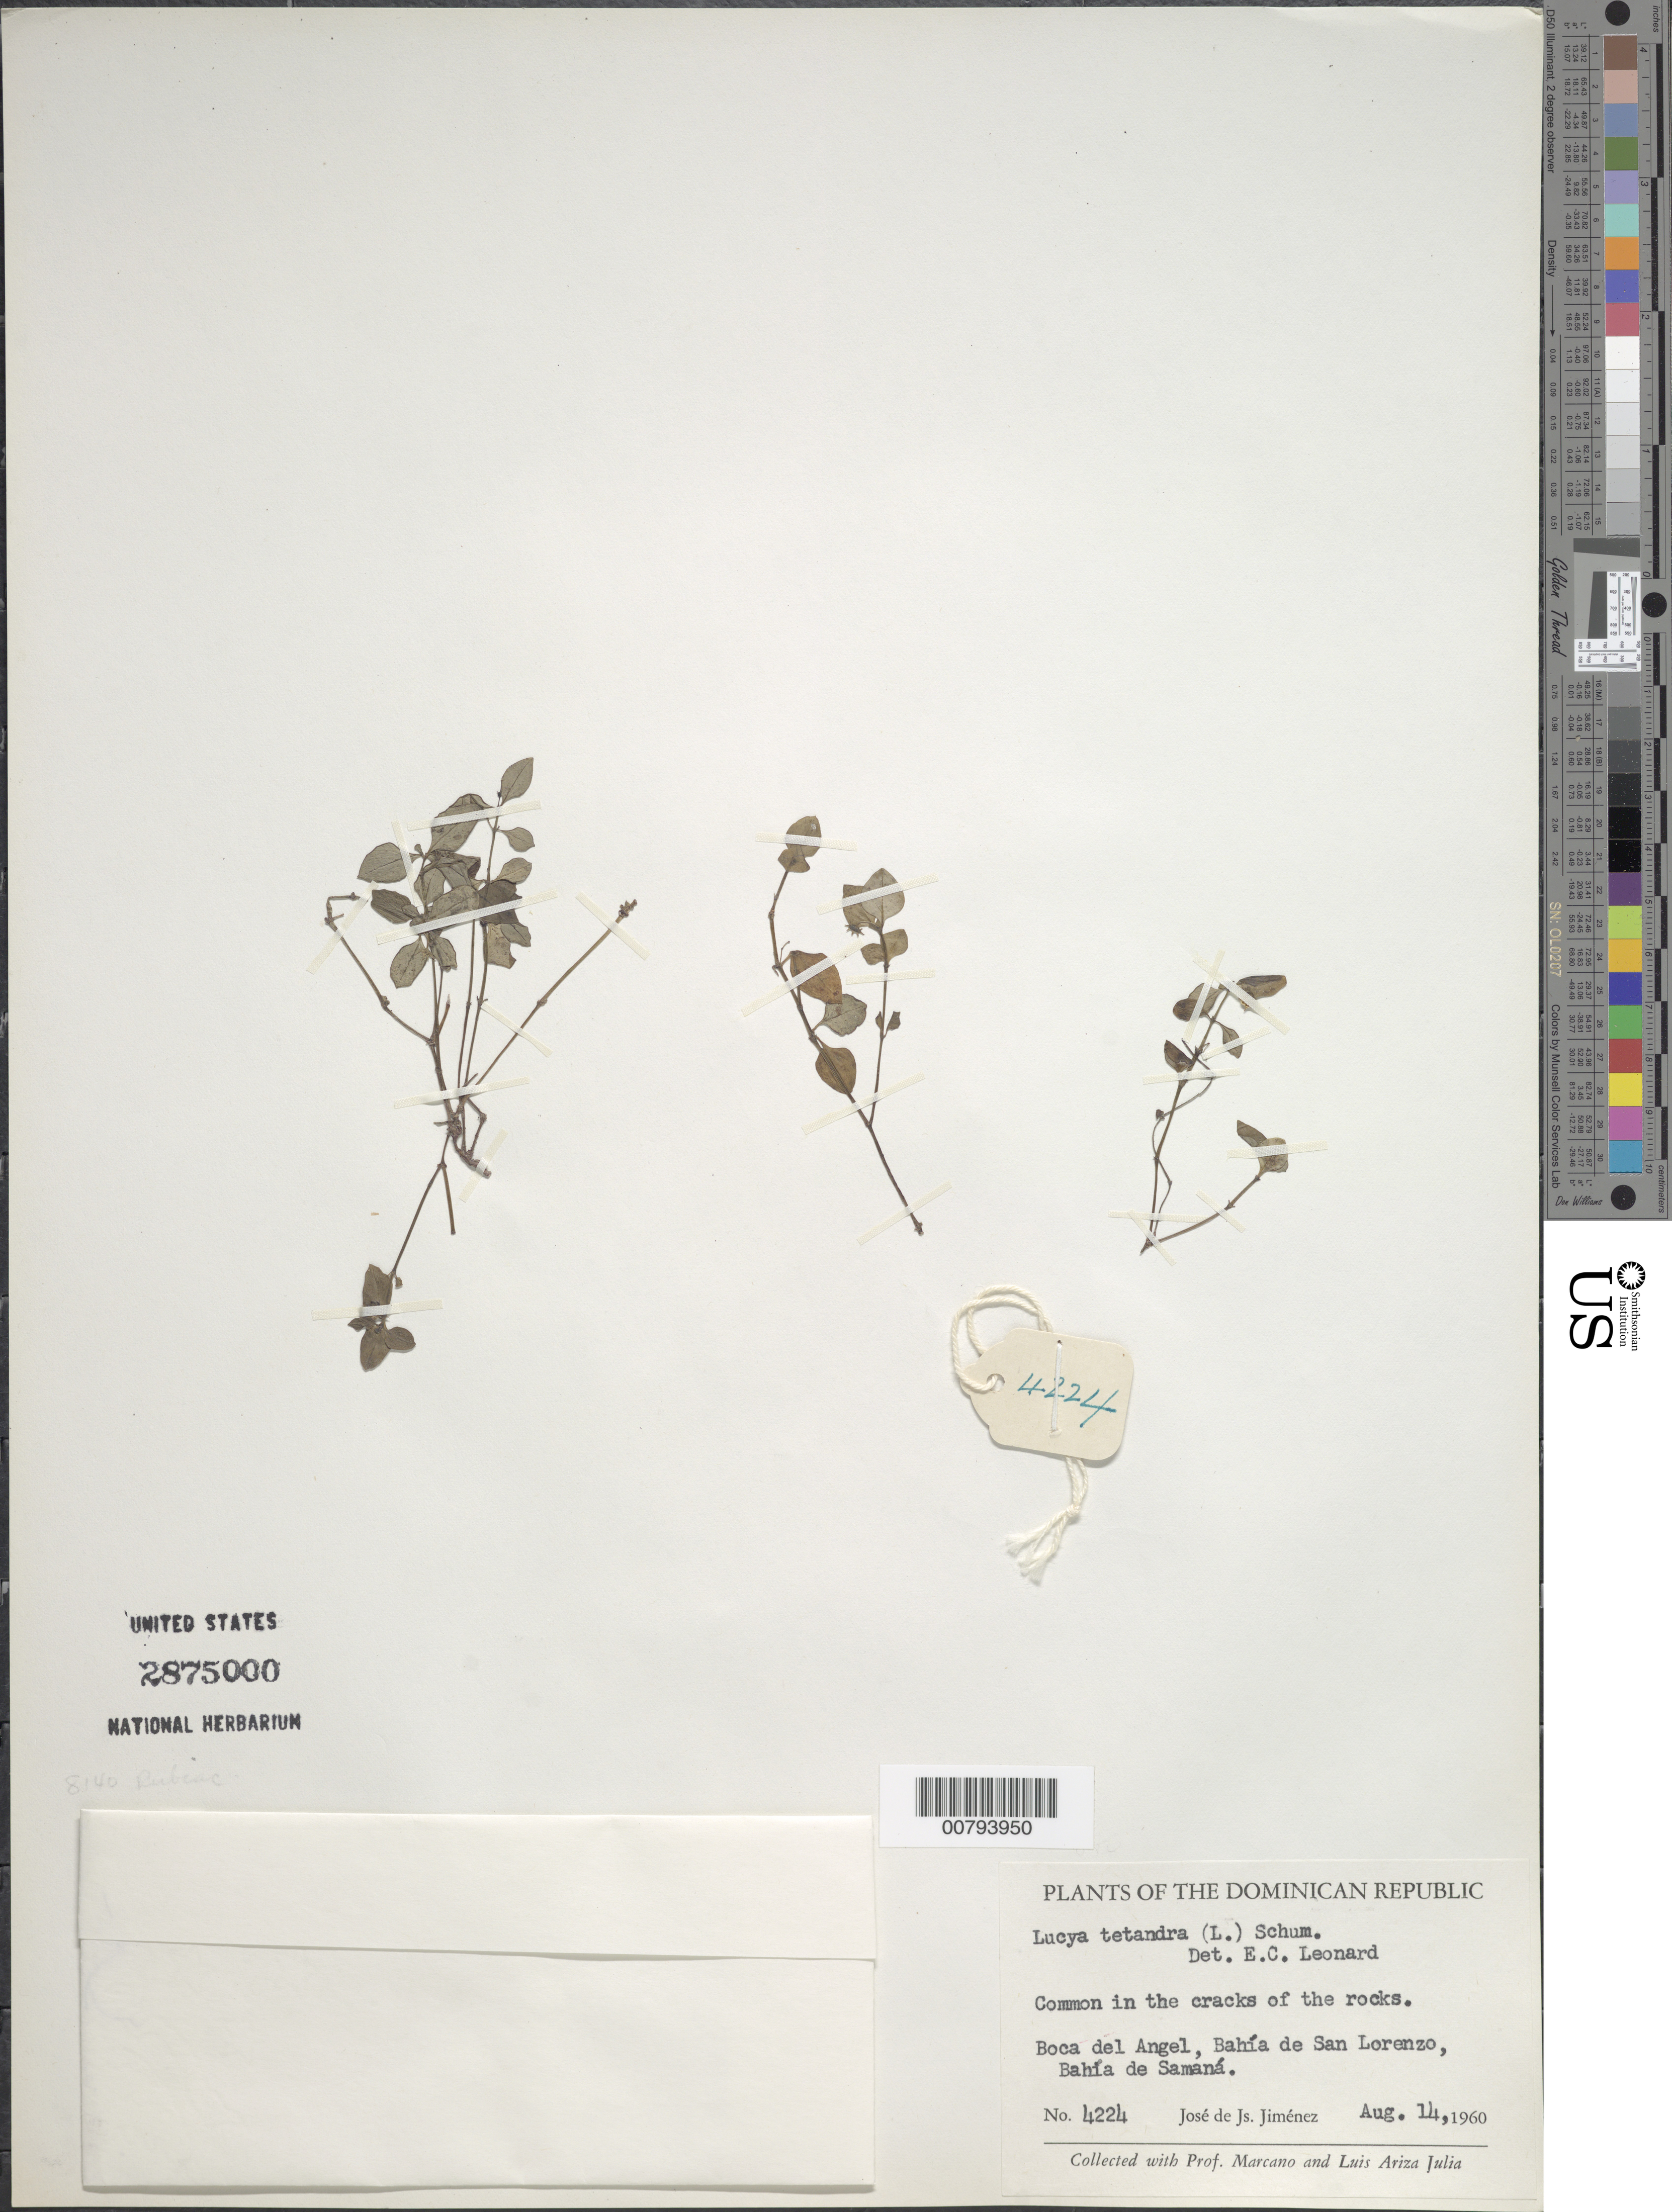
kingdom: Plantae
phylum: Tracheophyta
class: Magnoliopsida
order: Gentianales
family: Rubiaceae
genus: Lucya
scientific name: Lucya tetrandra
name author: (L.) K. Schum.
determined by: Leonard, Emery C., (US)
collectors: J. J. Jiménez Almonte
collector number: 4224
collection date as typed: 14 Aug 1960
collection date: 1960-08-14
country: Dominican Republic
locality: Boca del Angel, Bahía de San Lorenzo, Bahia de Samaná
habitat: Cracks of the rocks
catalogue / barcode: US 2875000